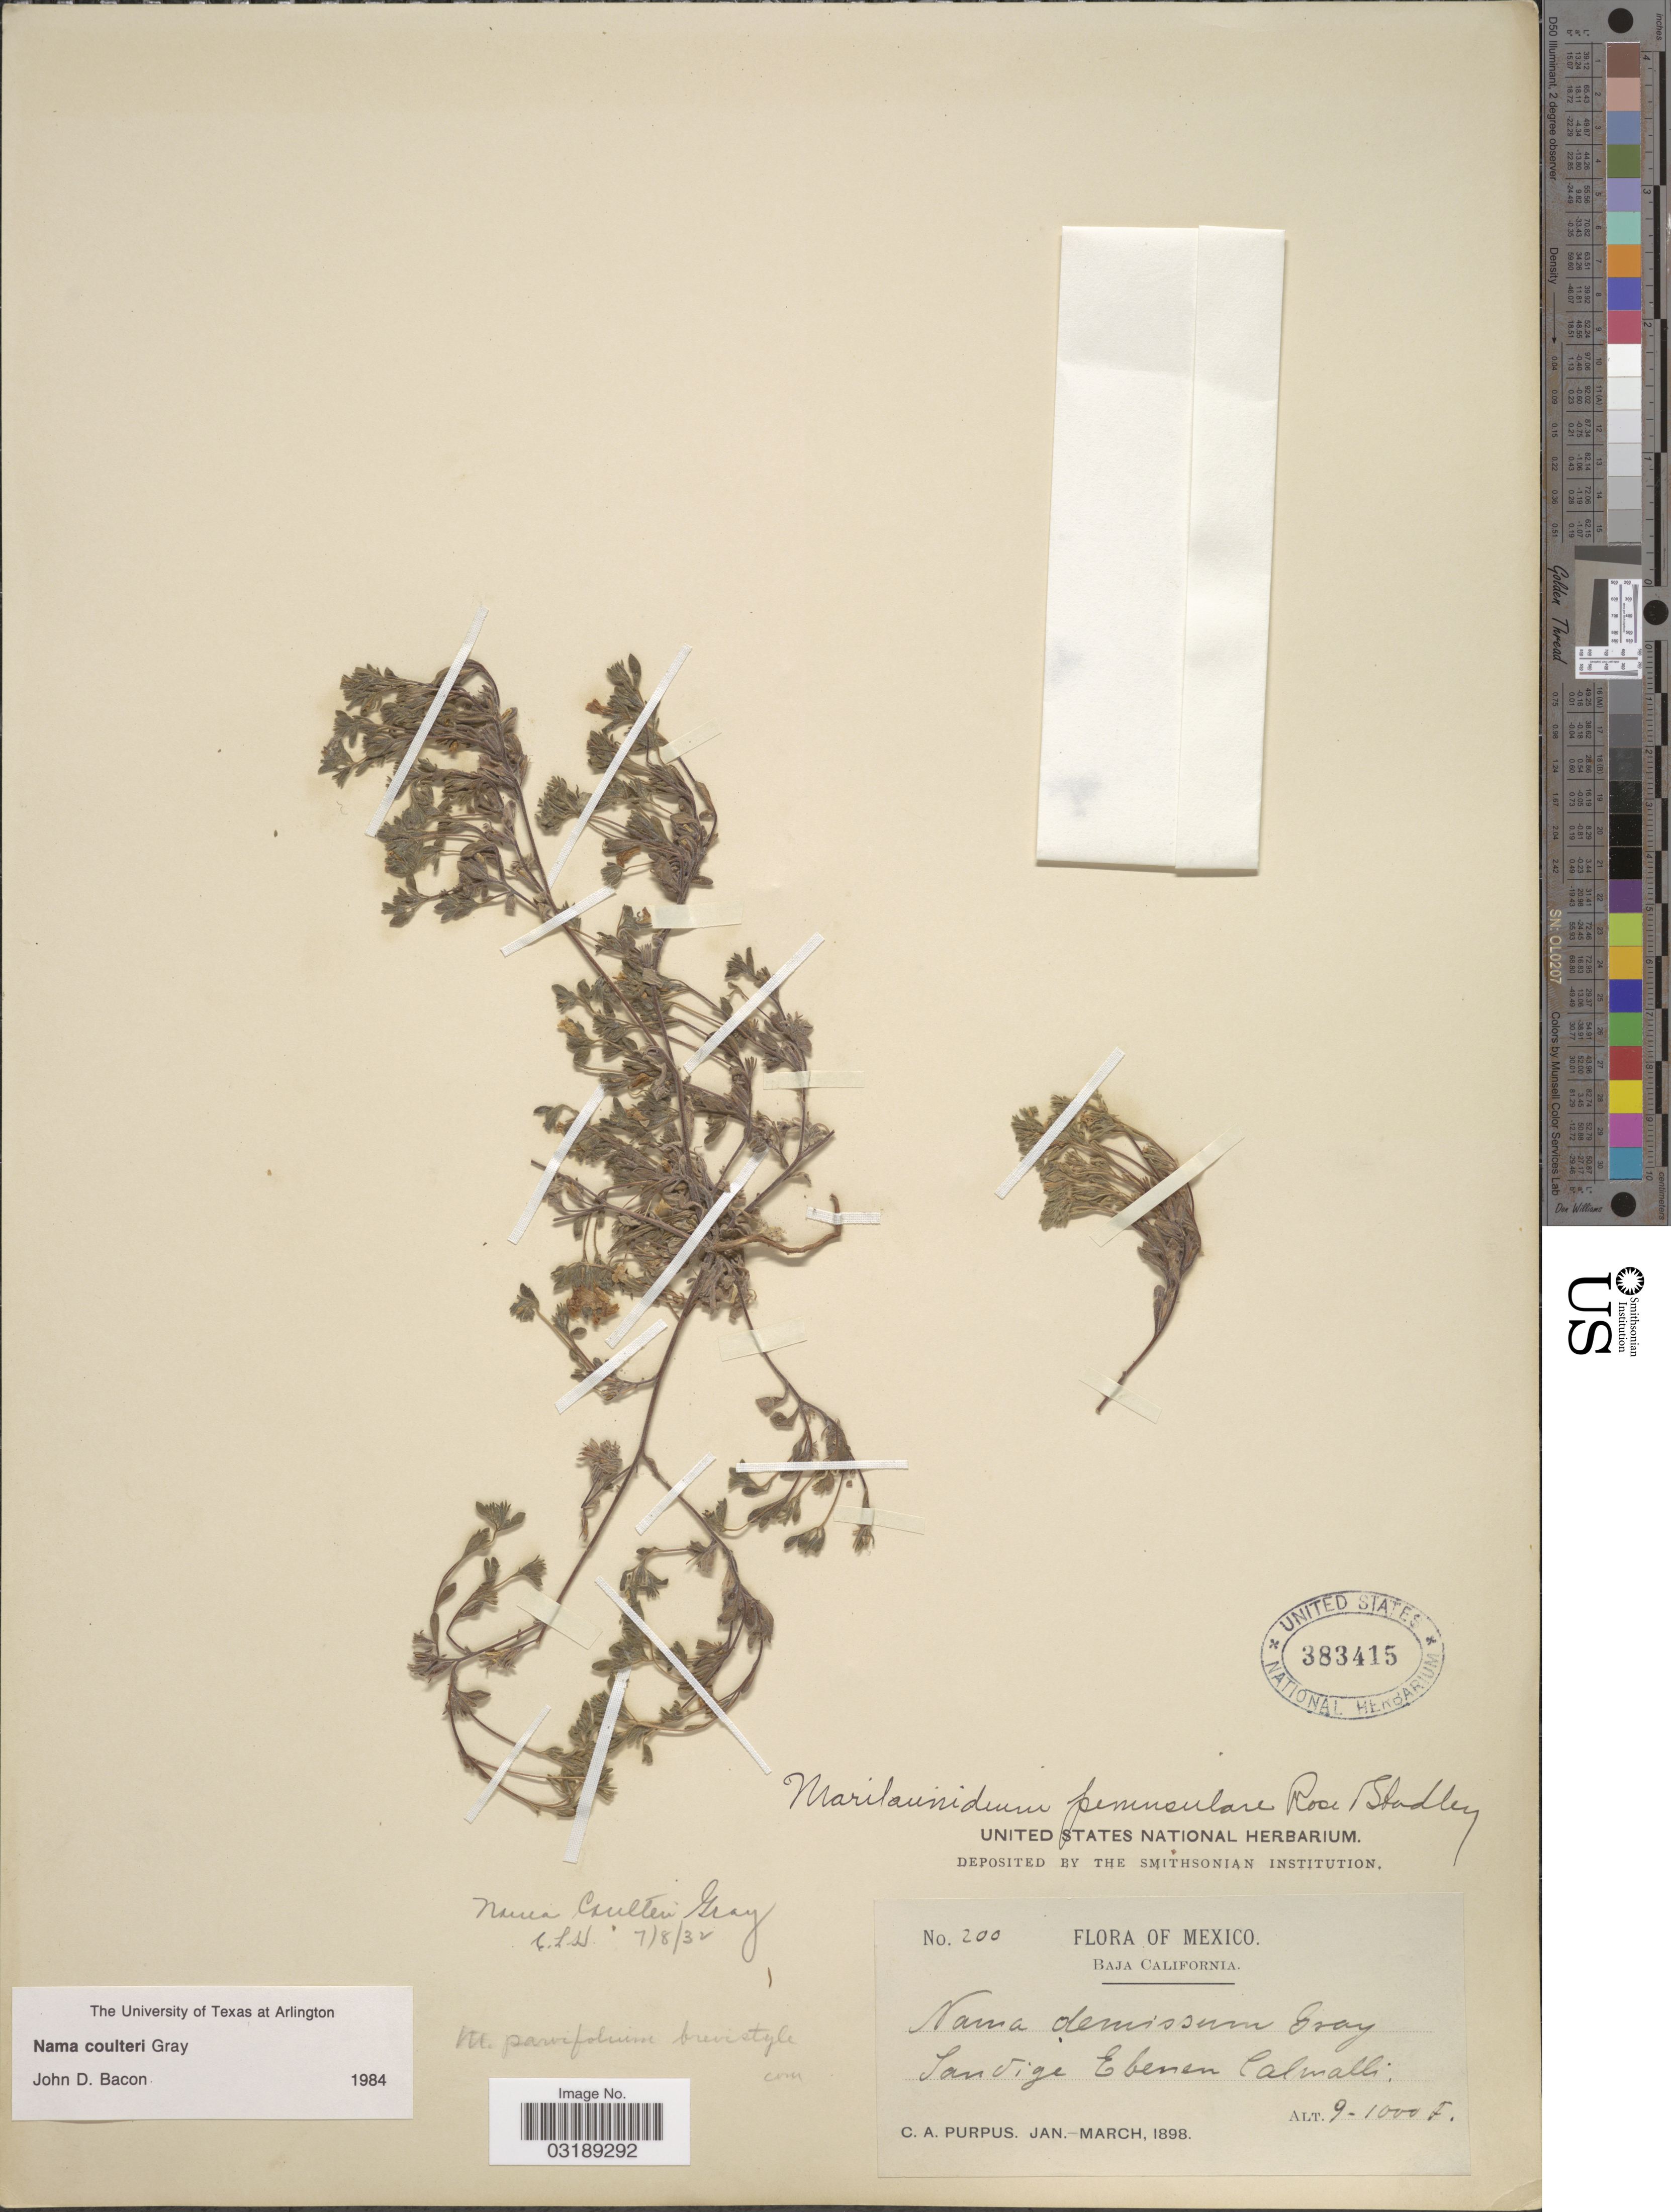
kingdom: Plantae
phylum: Tracheophyta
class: Magnoliopsida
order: Boraginales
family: Namaceae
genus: Nama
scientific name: Nama coulteri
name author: A. Gray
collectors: C. A. Purpus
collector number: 200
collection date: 1898-01/1898-03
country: Mexico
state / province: Baja California Norte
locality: San Vige. Ebenen Calmalli.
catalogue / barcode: US 383415